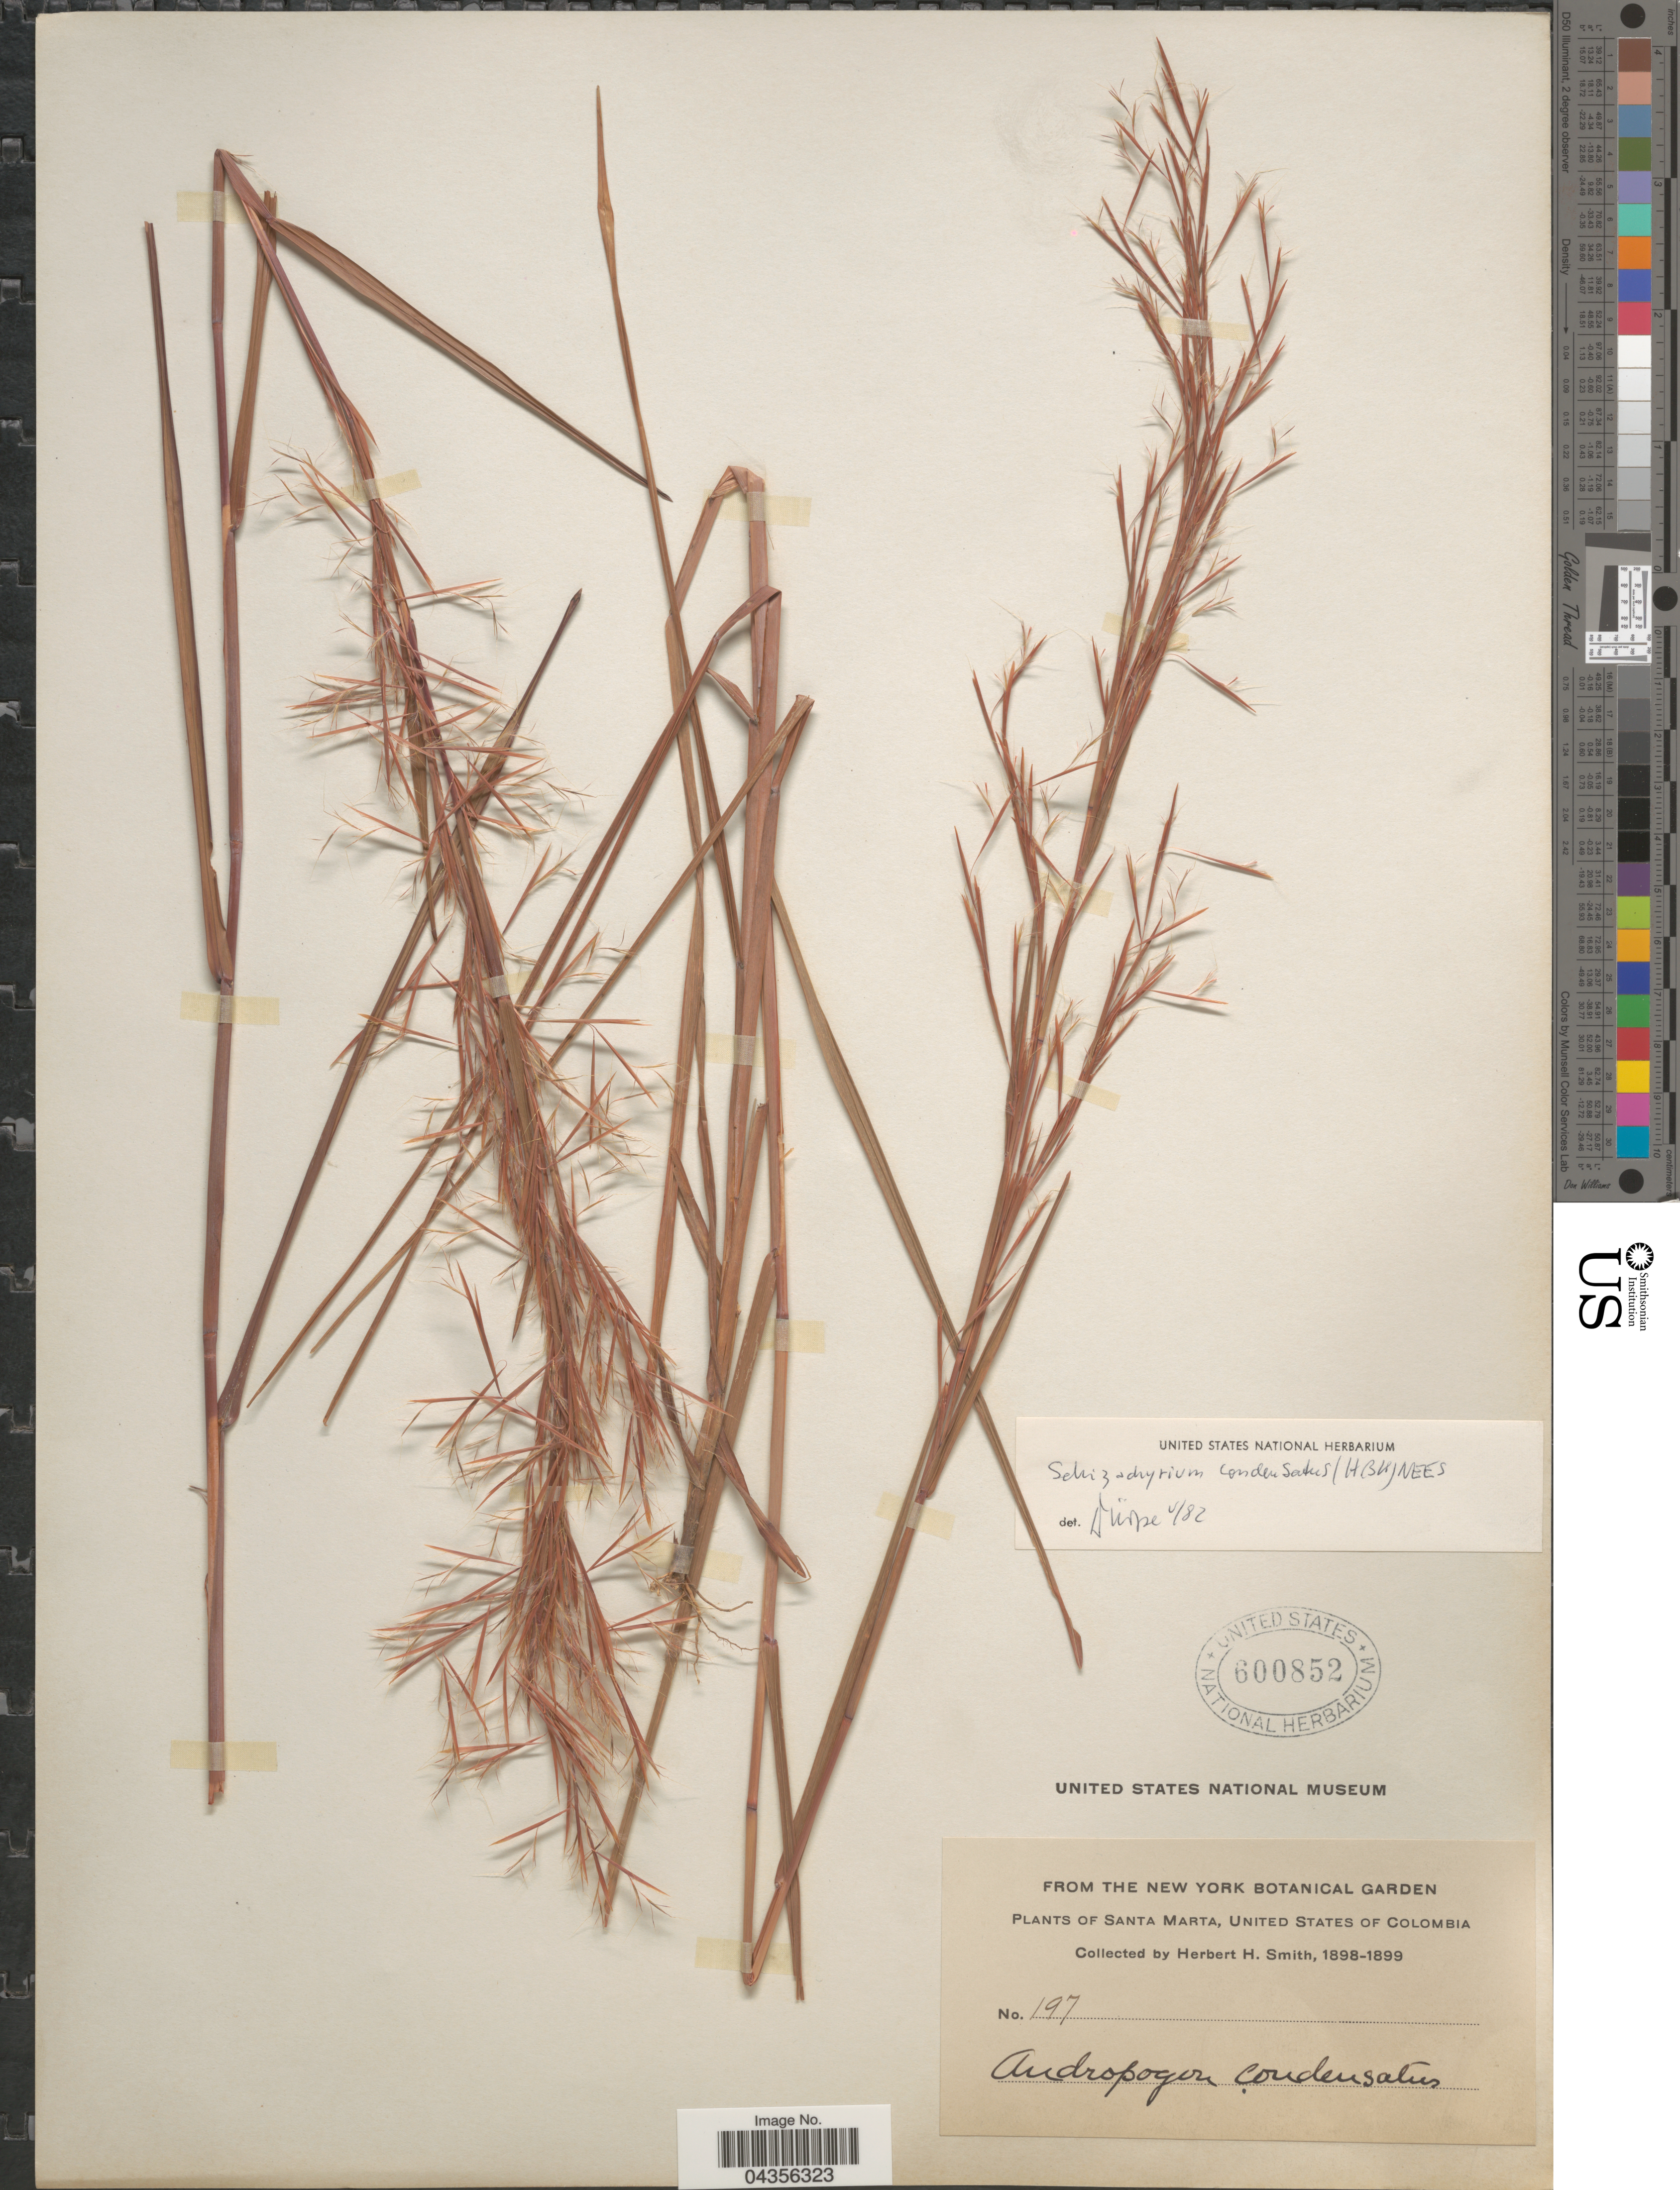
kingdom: Plantae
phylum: Tracheophyta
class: Liliopsida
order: Poales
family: Poaceae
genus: Schizachyrium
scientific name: Schizachyrium microstachyum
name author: (Desv. ex Ham.) Roseng. et al.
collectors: Herbert H. Smith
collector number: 197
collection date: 1898/1899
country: Colombia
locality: Santa Marta, United States Of Colombia.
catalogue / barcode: US 600852